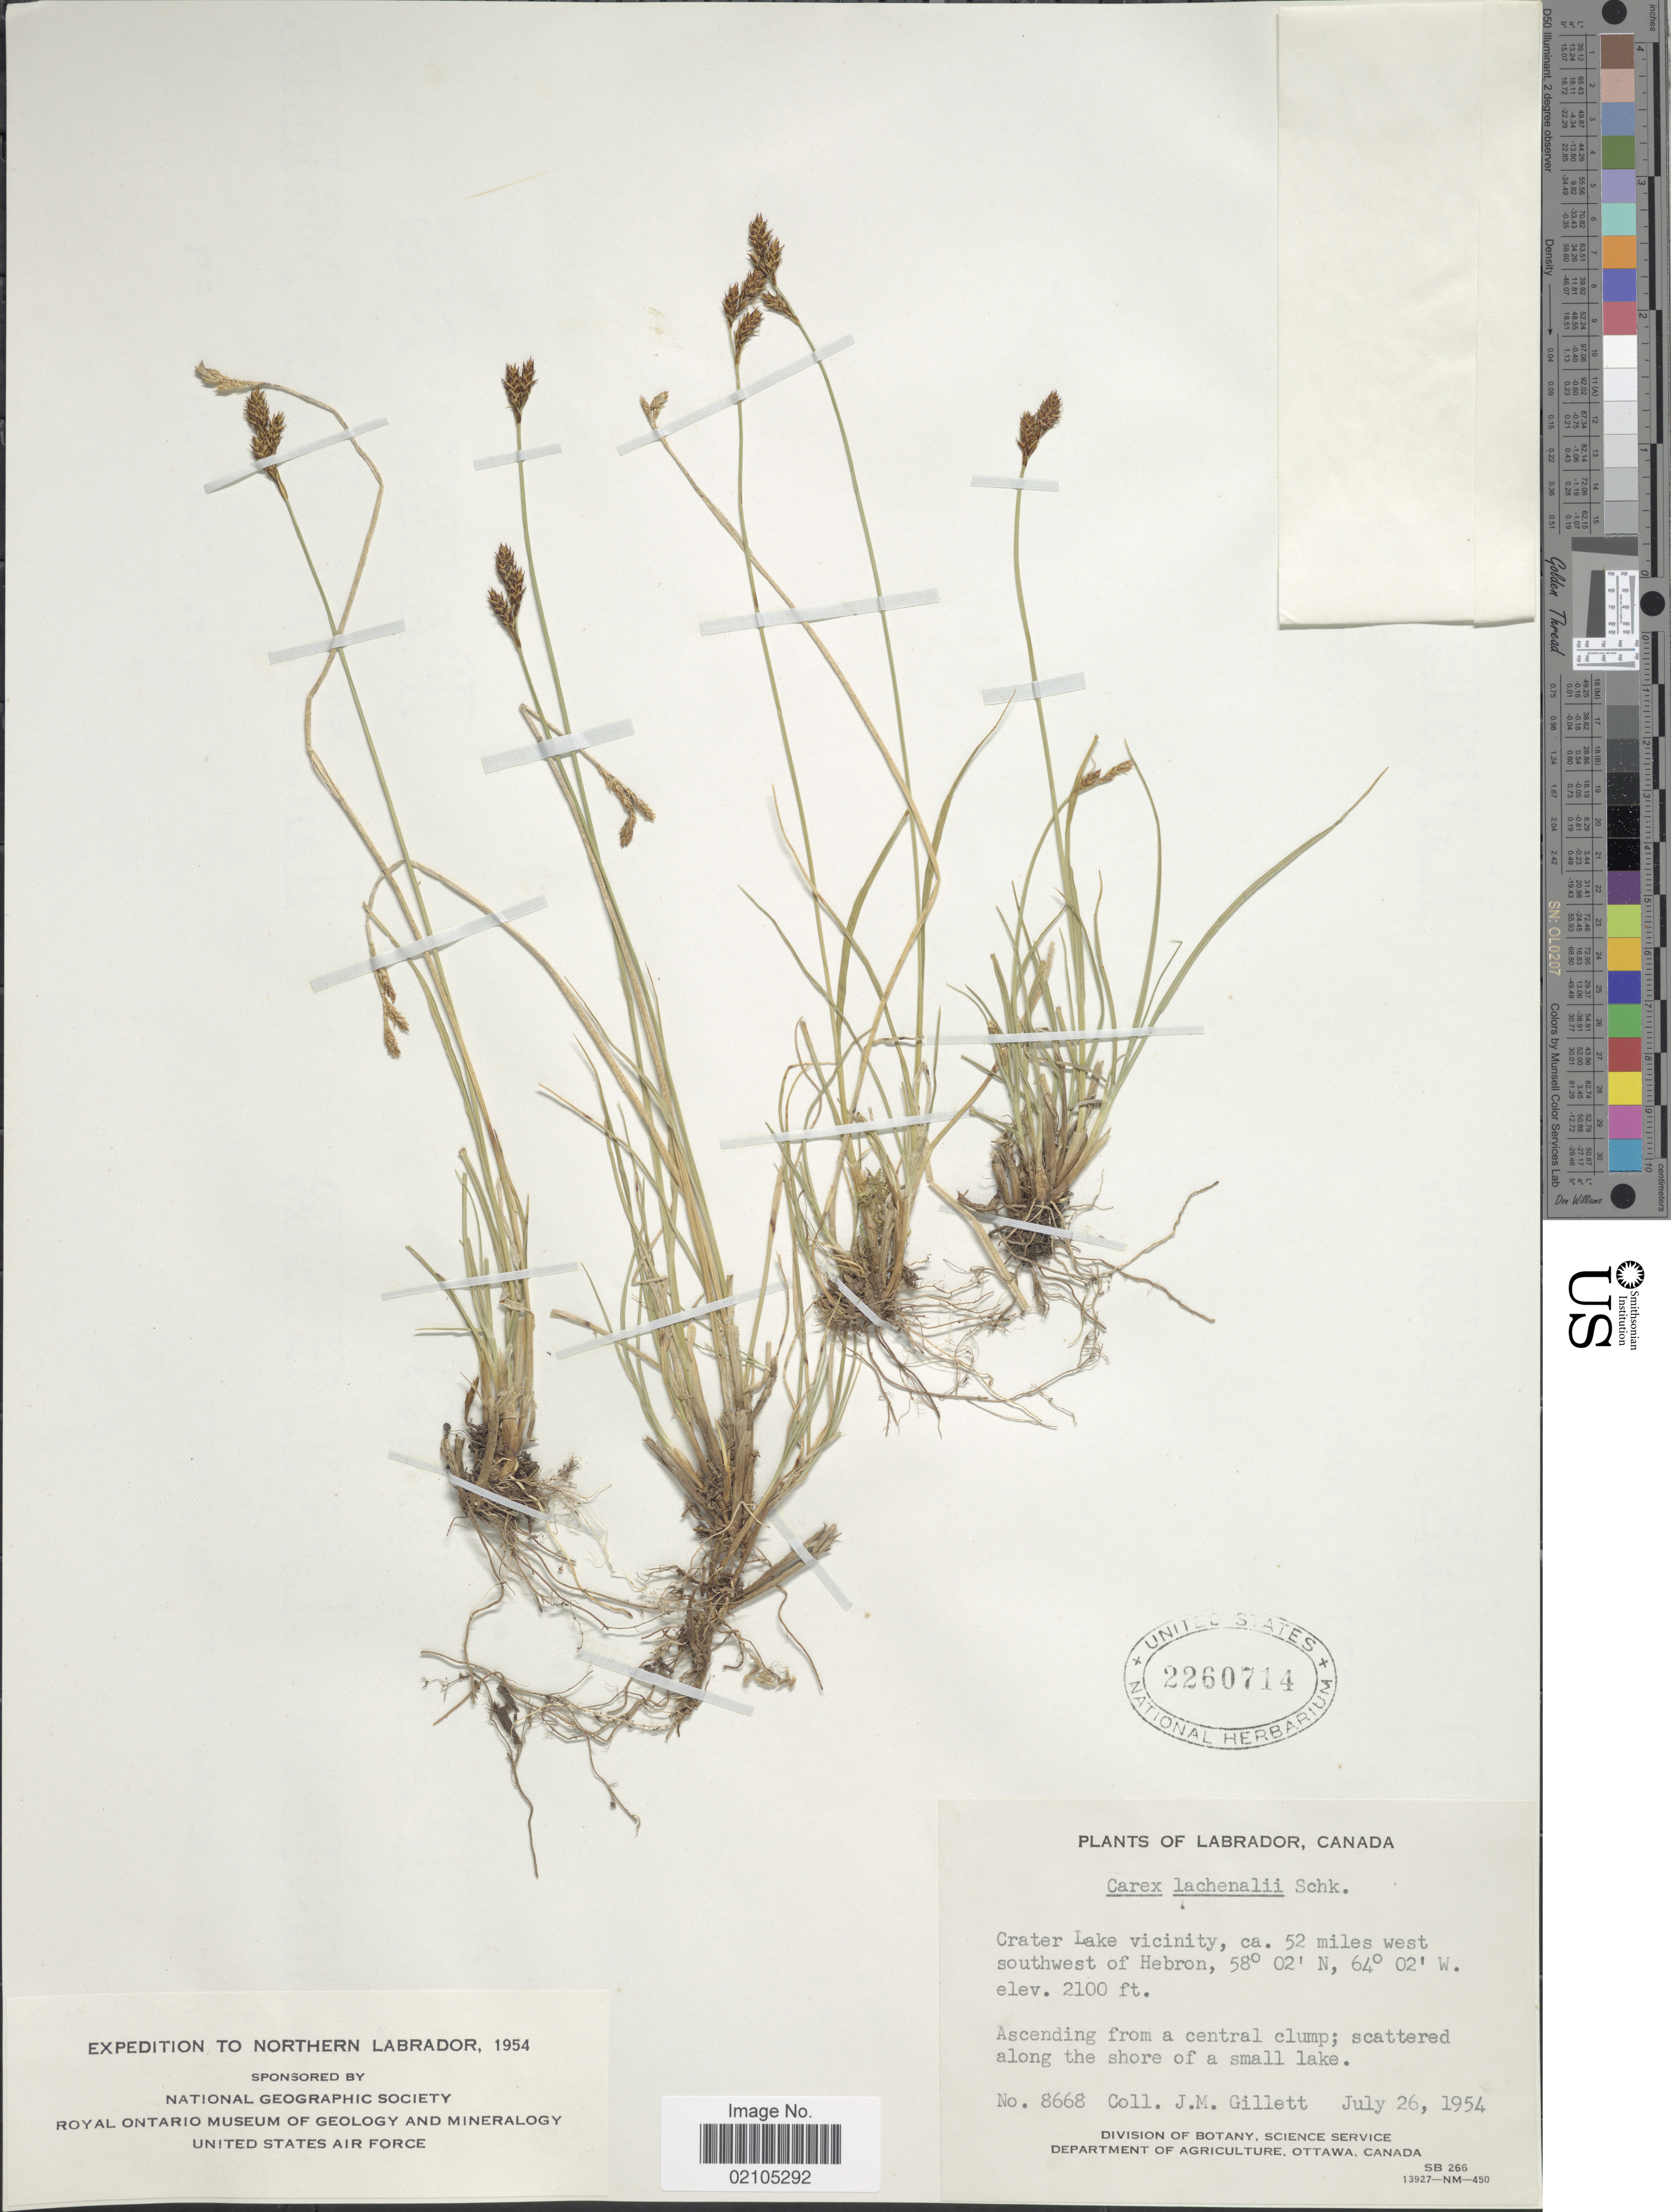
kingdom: Plantae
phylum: Tracheophyta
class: Liliopsida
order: Poales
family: Cyperaceae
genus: Carex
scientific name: Carex lachenalii subsp. lachenalii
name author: Schkuhr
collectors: J. M. Gillett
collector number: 8668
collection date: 1954-07-26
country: Canada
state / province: Newfoundland and Labrador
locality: Labardor, Canada. Crater Lake vicinity, ca. 52 miles west southwest of Hebron.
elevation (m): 640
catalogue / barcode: US 2260714